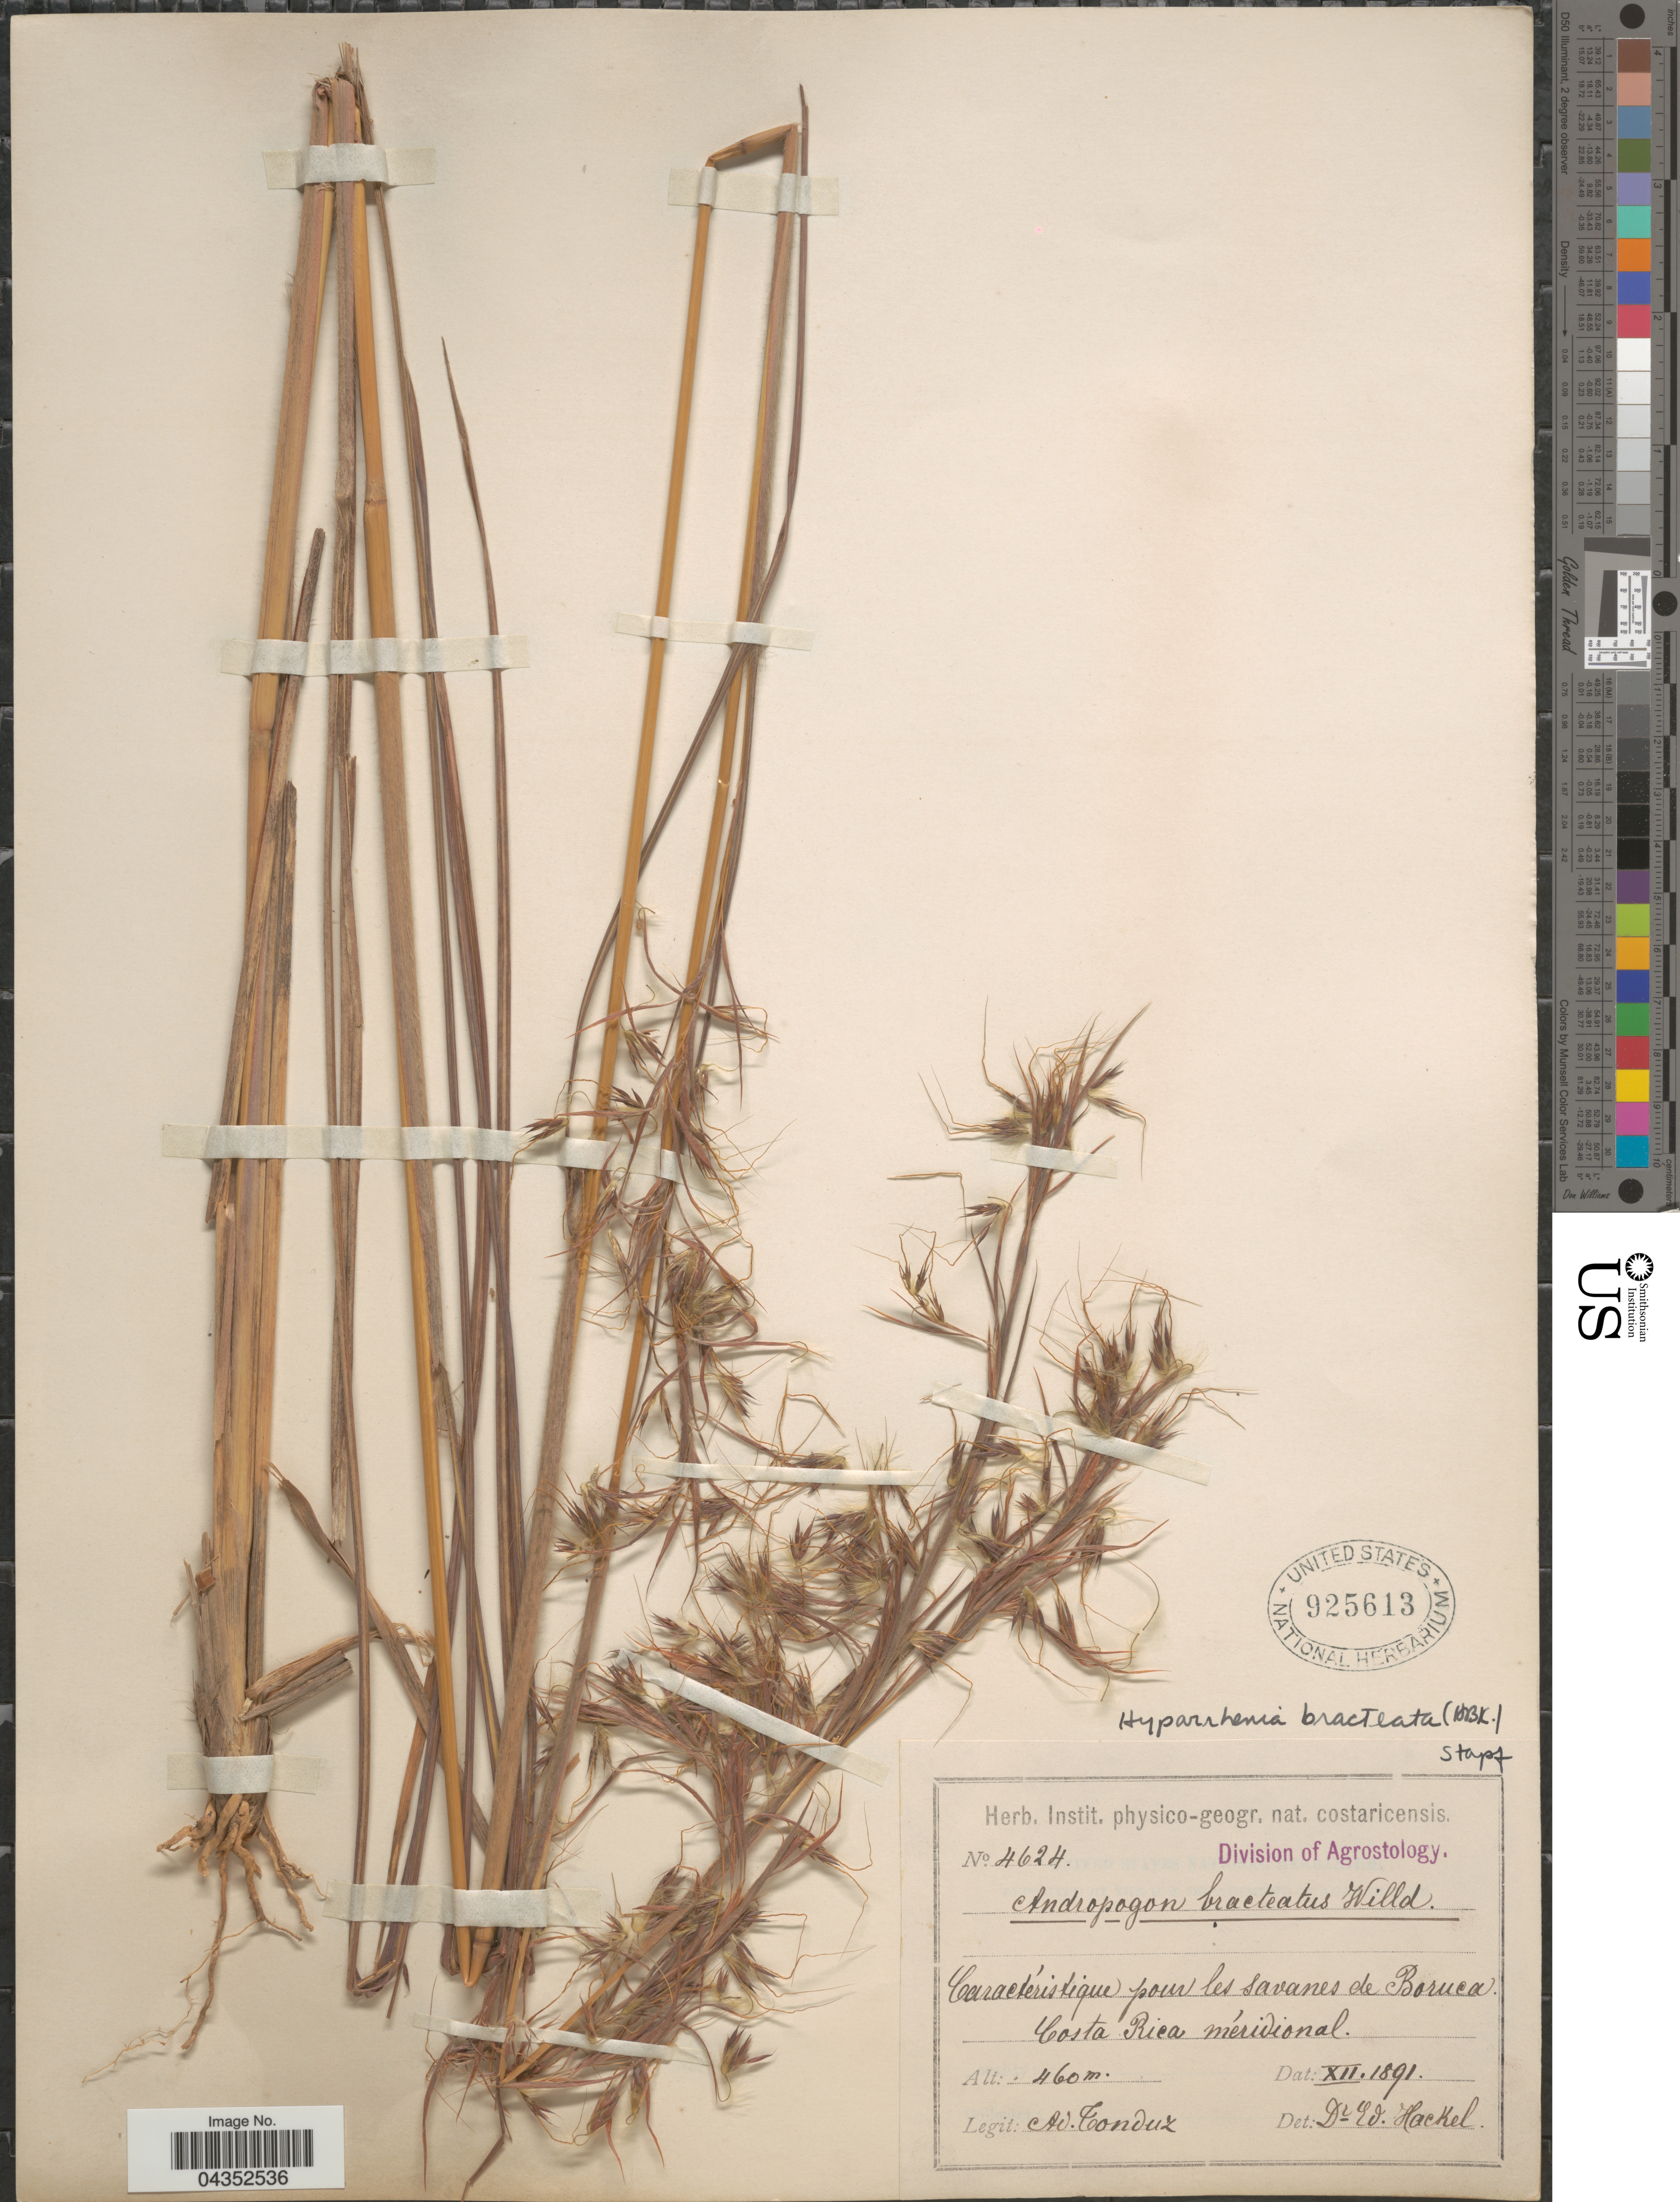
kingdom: Plantae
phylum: Tracheophyta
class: Liliopsida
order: Poales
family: Poaceae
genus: Hyparrhenia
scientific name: Hyparrhenia bracteata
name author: (Humb. & Bonpl.) Stapf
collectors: A. Tonduz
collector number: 4624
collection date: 1891-12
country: Costa Rica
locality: Caractéristique pour les savanes de Boruca. Costa Rica méridional.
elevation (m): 460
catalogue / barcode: US 925613